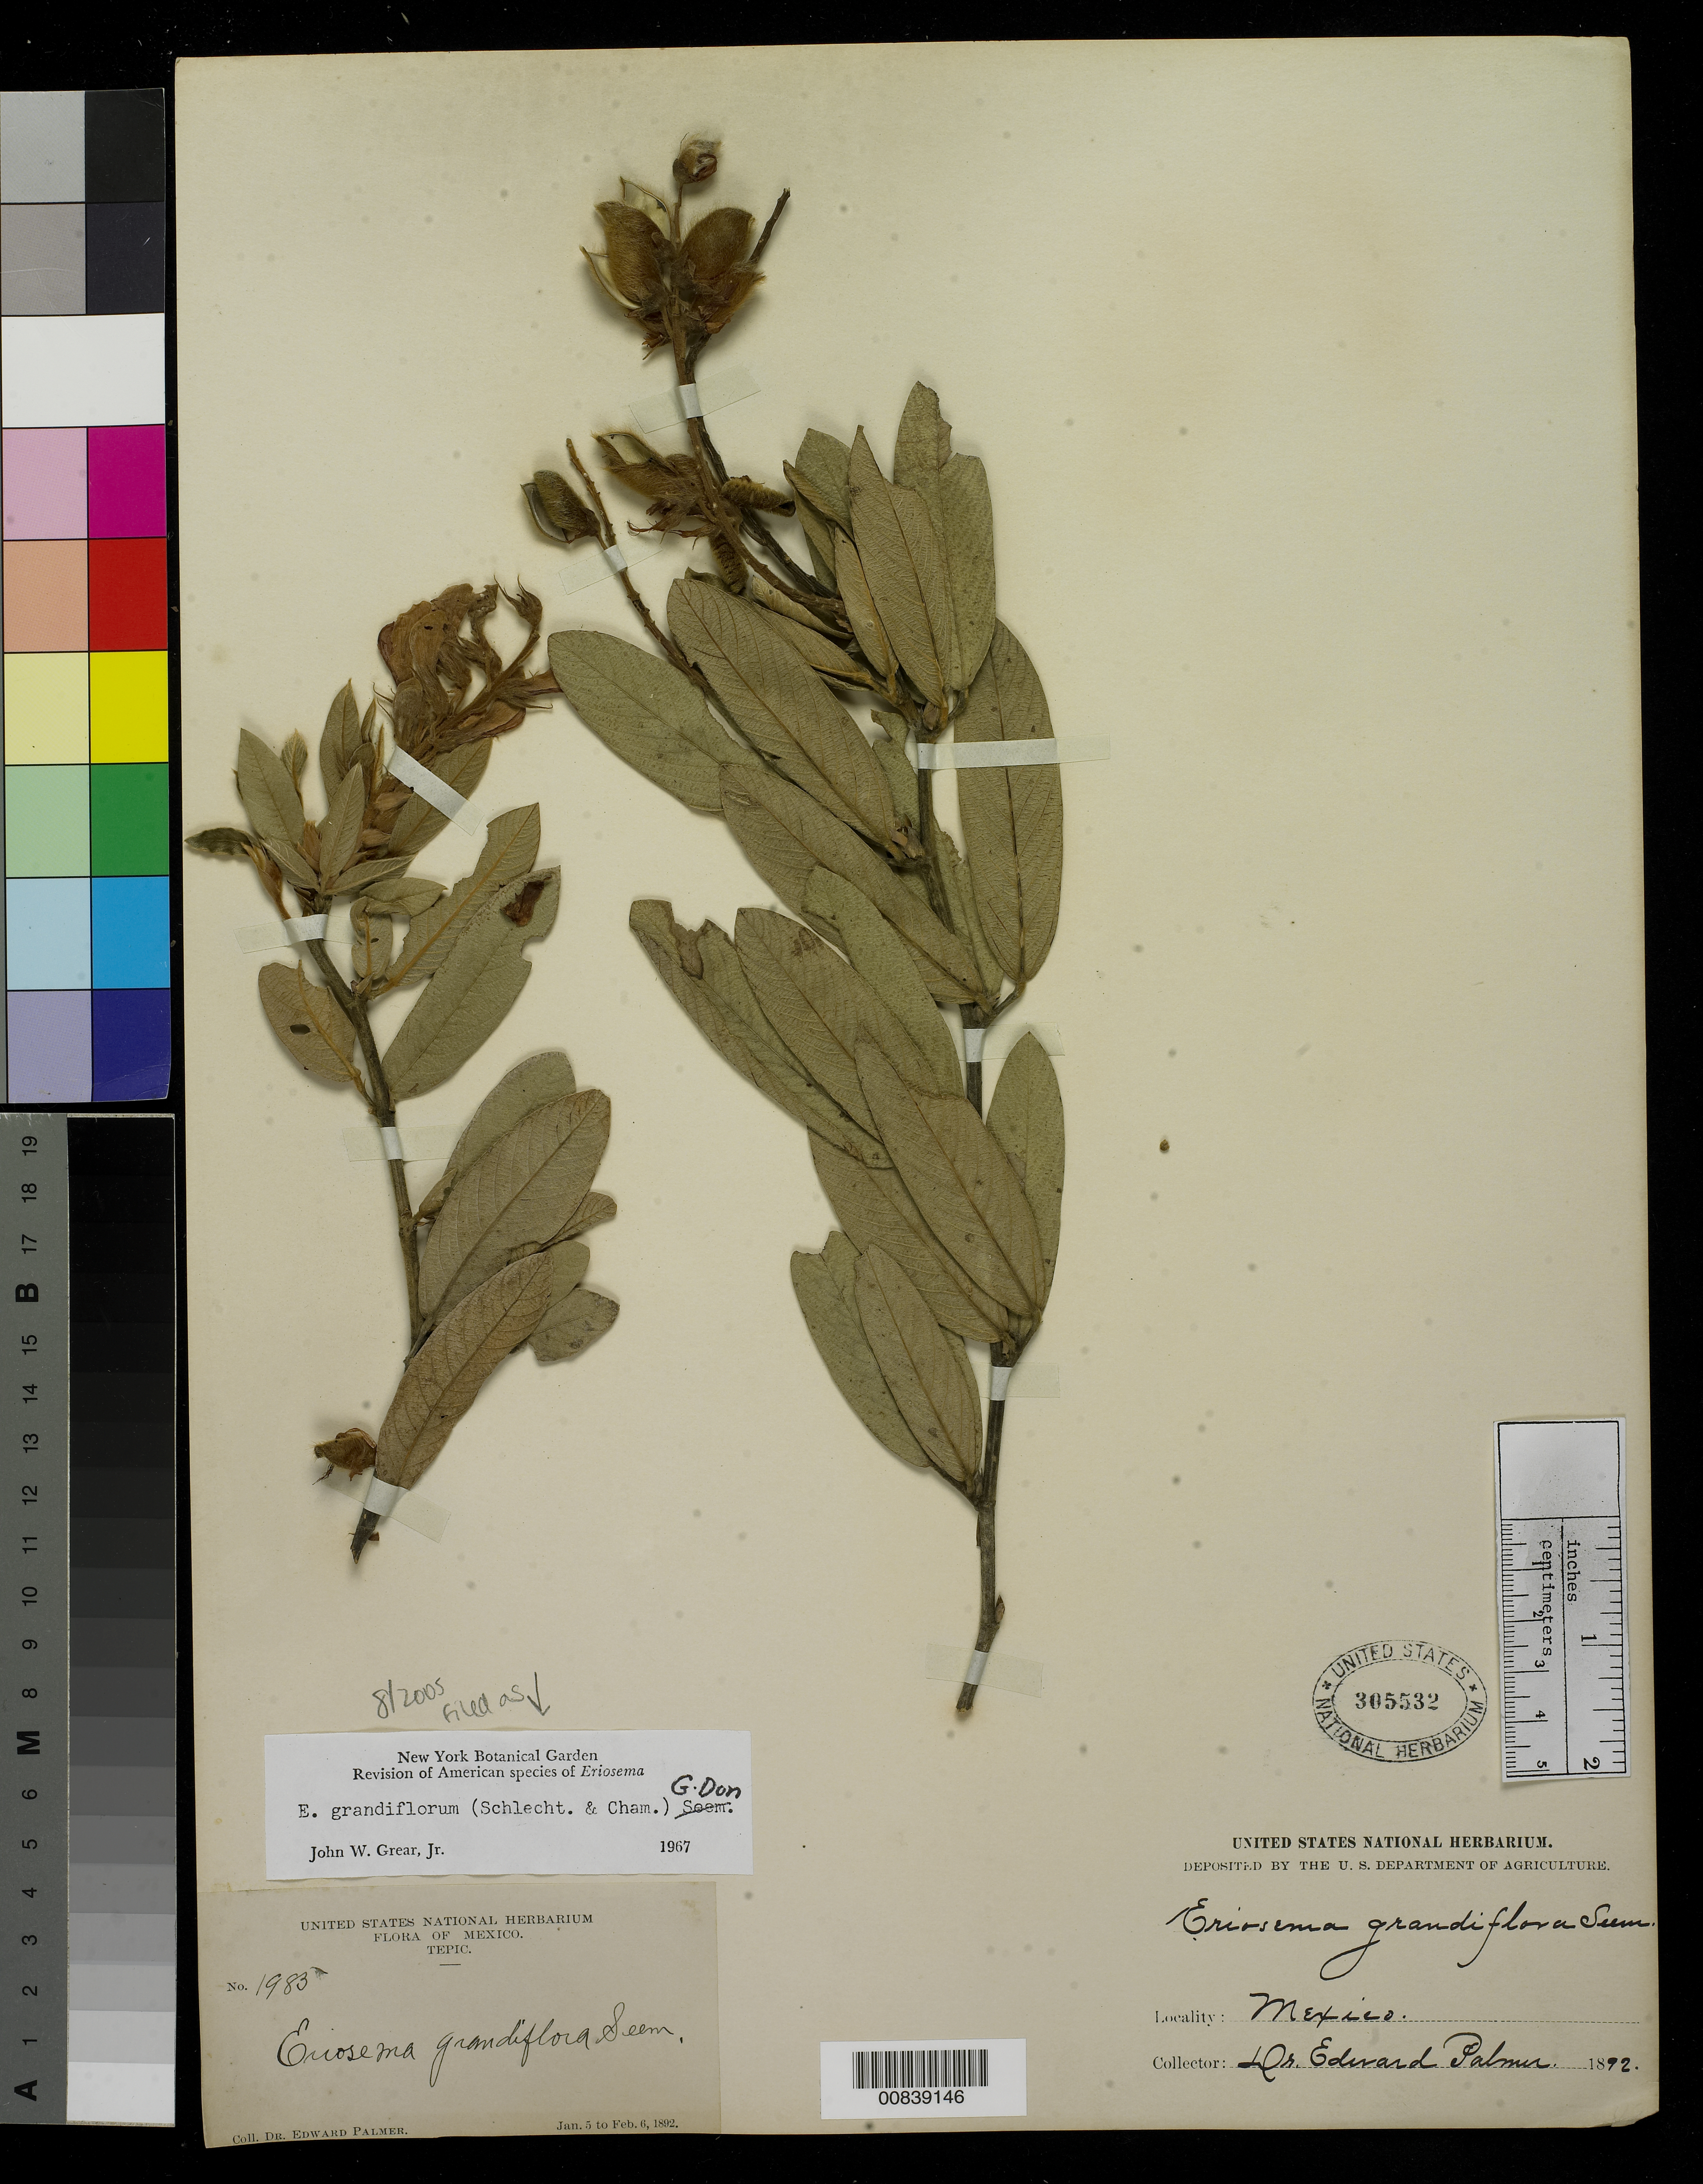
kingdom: Plantae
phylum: Tracheophyta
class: Magnoliopsida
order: Fabales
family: Fabaceae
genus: Eriosema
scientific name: Eriosema grandiflorum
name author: (Schltdl. & Cham.) G. Don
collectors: E. Palmer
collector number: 1983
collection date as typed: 05 Jan 1892 to 06 Feb 1892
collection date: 1892-01-05/1892-02-06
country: Mexico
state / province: Nayarit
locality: Tepic, Nayarit.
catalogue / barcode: US 305532